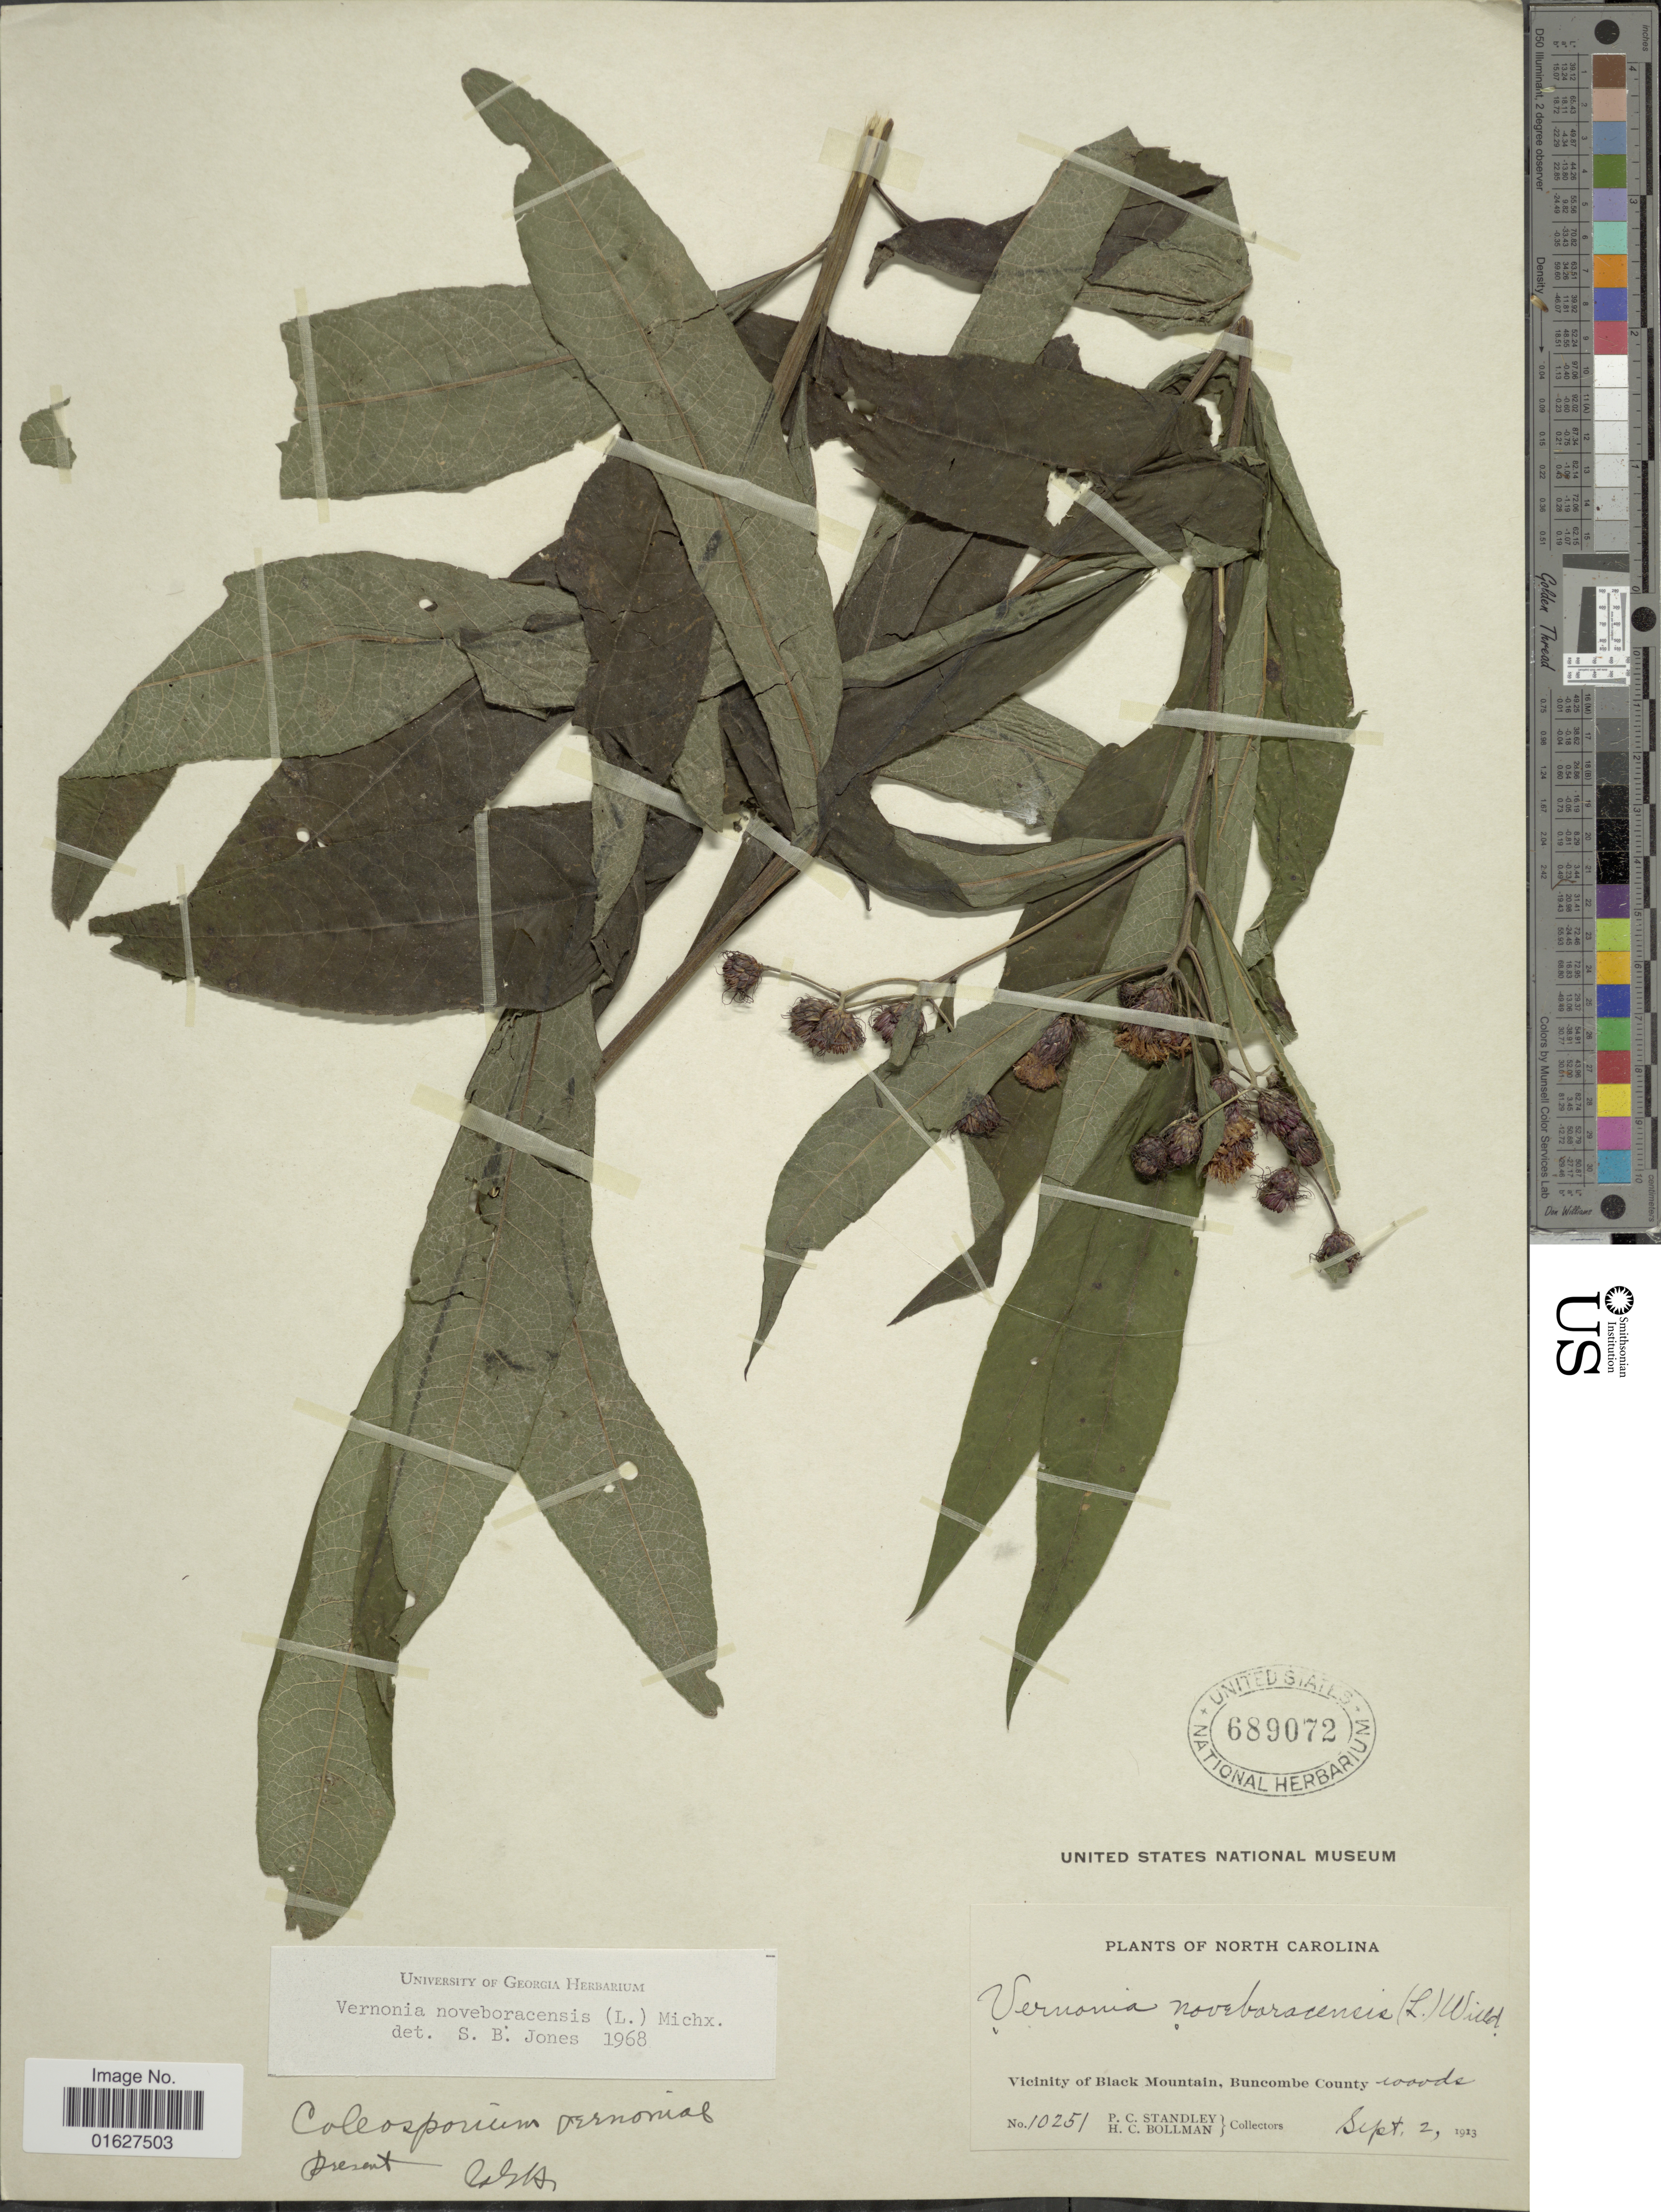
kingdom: Plantae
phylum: Tracheophyta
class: Magnoliopsida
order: Asterales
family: Asteraceae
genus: Vernonia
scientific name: Vernonia noveboracensis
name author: (L.) Michx.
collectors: P. C. Standley & H. C. Bollman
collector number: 10251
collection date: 1913-09-02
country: United States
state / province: North Carolina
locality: North Carolina. Vicinity of Black Mountain, buncombe County woods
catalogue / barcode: US 689072